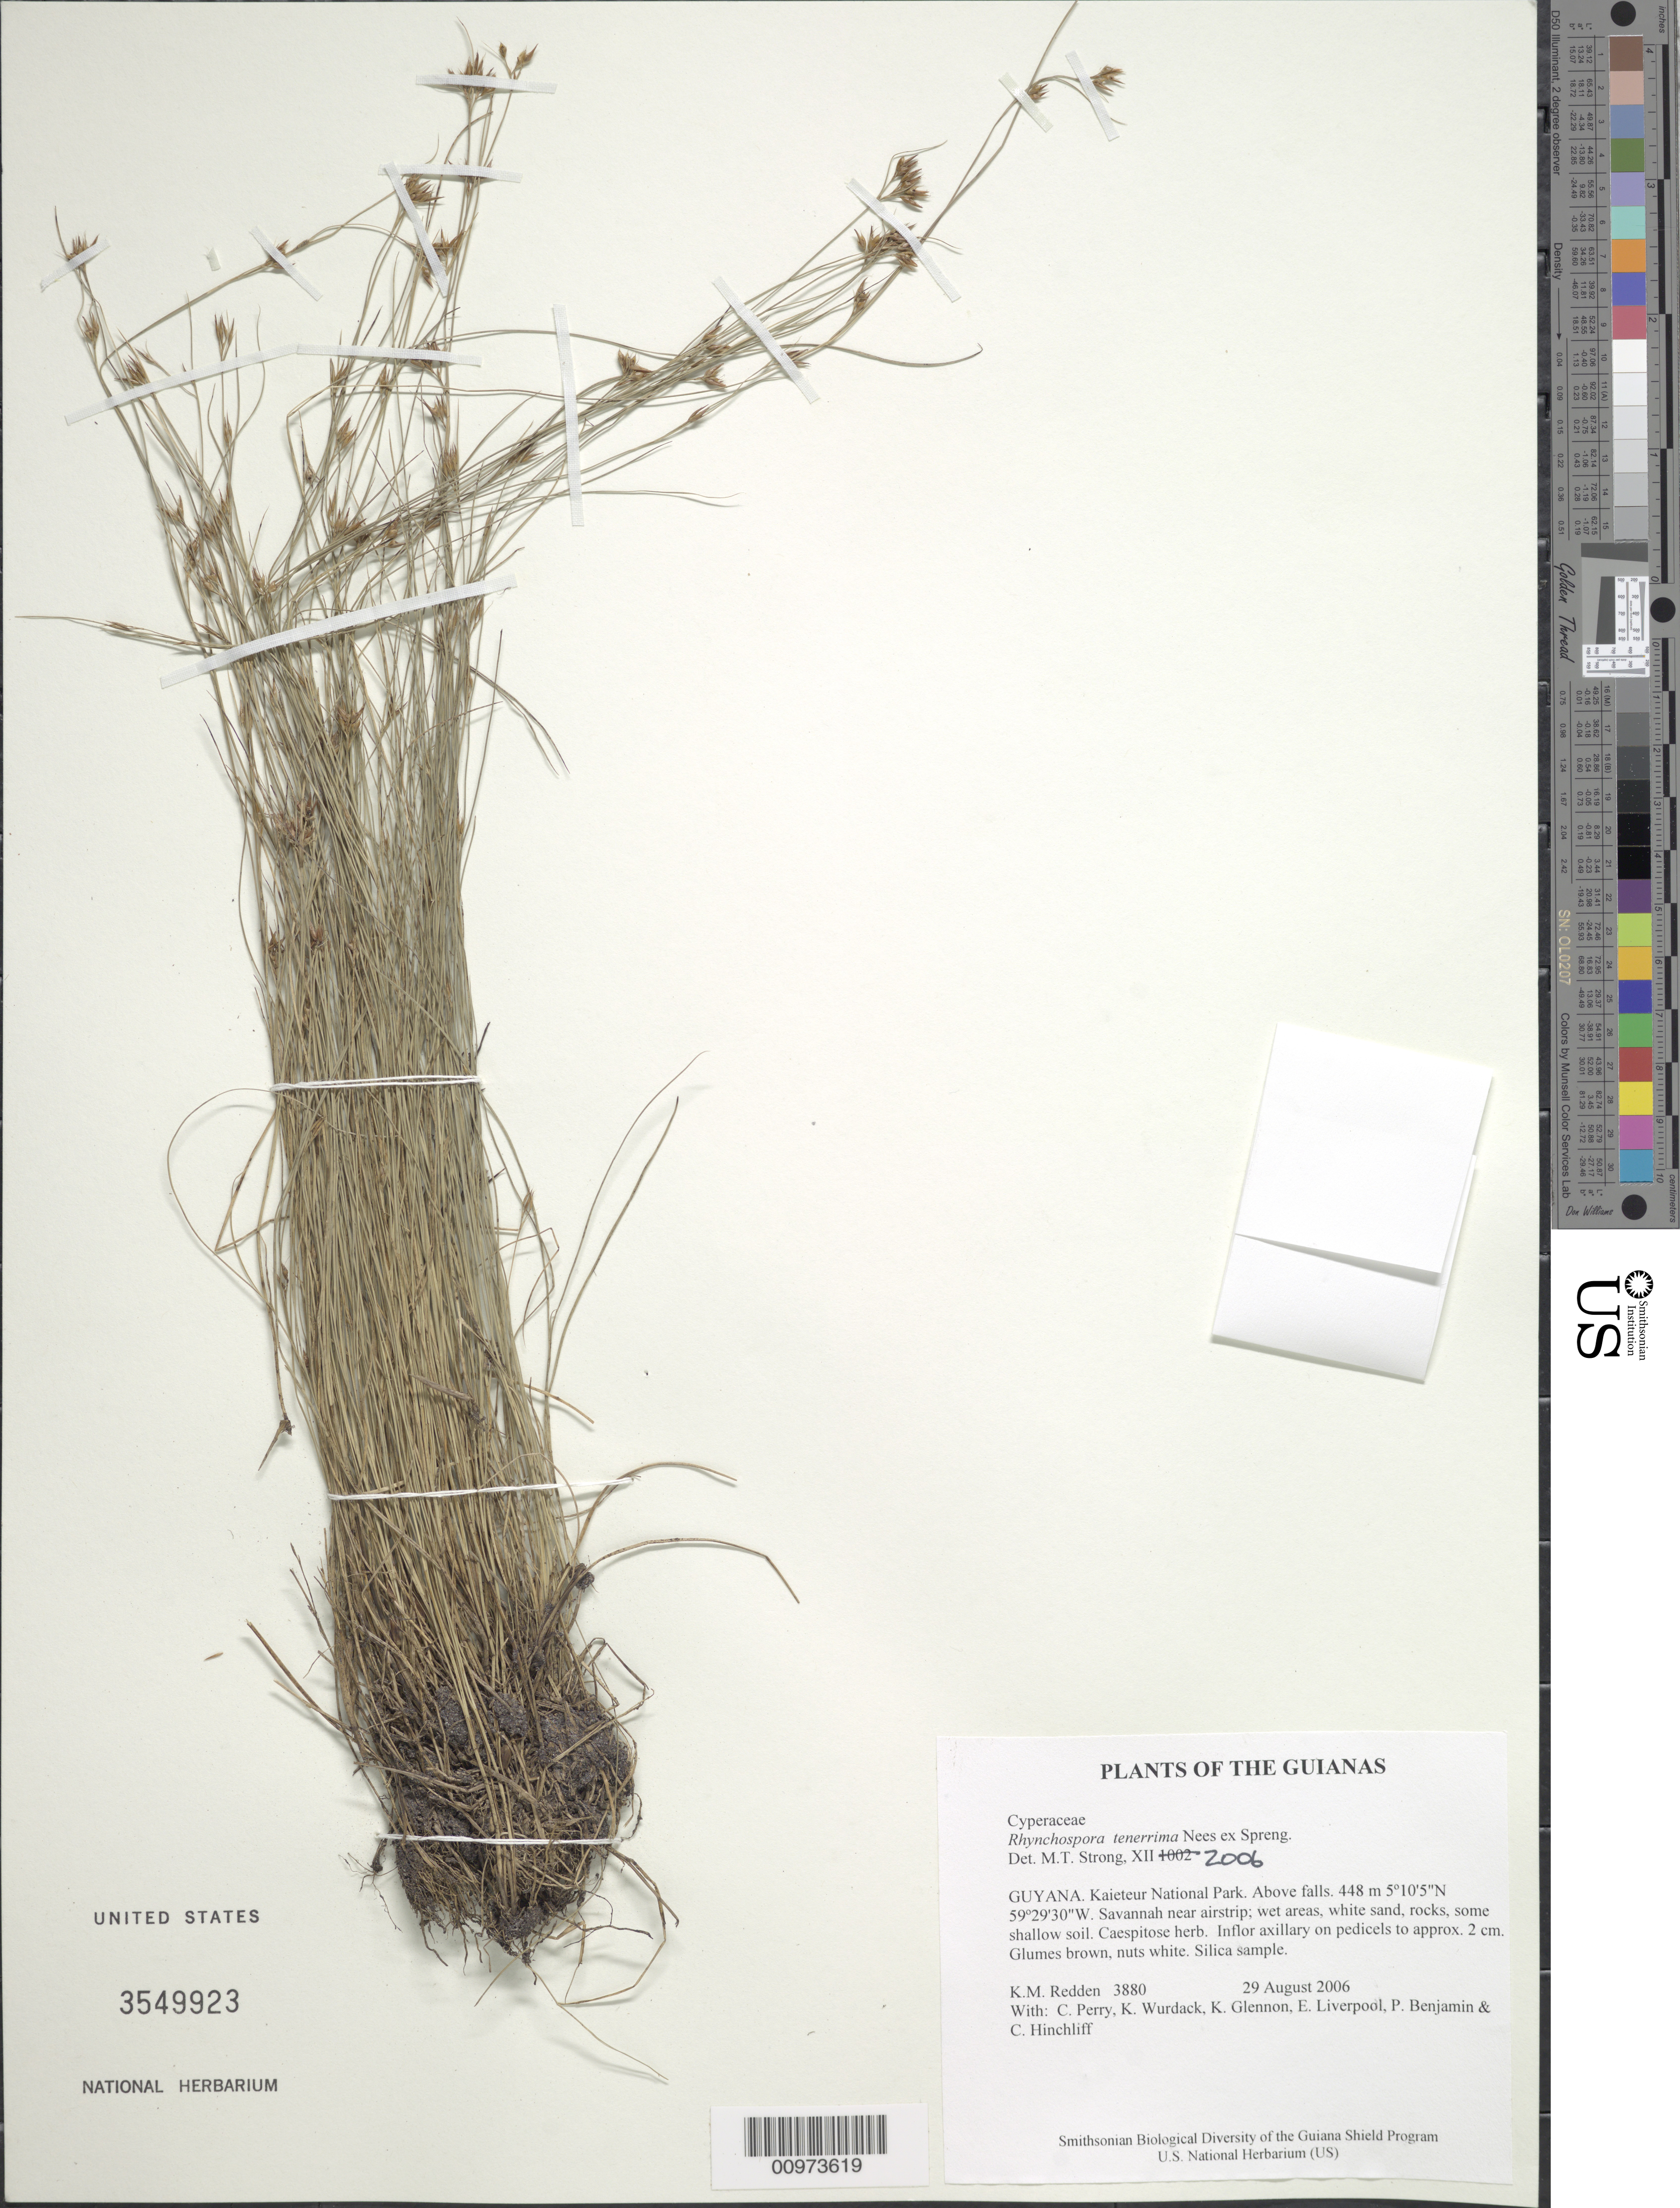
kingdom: Plantae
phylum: Tracheophyta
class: Liliopsida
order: Poales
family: Cyperaceae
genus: Rhynchospora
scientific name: Rhynchospora tenerrima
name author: Nees ex Spreng.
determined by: Strong, M. T., (US), Smithsonian Institution - National Museum of Natural History (UNITED STATES)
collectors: K. M. Redden, C. Perry, K. Wurdack, K. Glennon, E. Liverpool, P. Benjamin & C. E. Hinchliff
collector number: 3880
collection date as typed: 29 August 2006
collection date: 2006-08-29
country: Guyana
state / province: Potaro-Siparuni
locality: Kaieteur National Park. Above falls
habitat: Savanna near airstrip; wet areas, white sand, rocks, some shallow soil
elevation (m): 448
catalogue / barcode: US 3549923